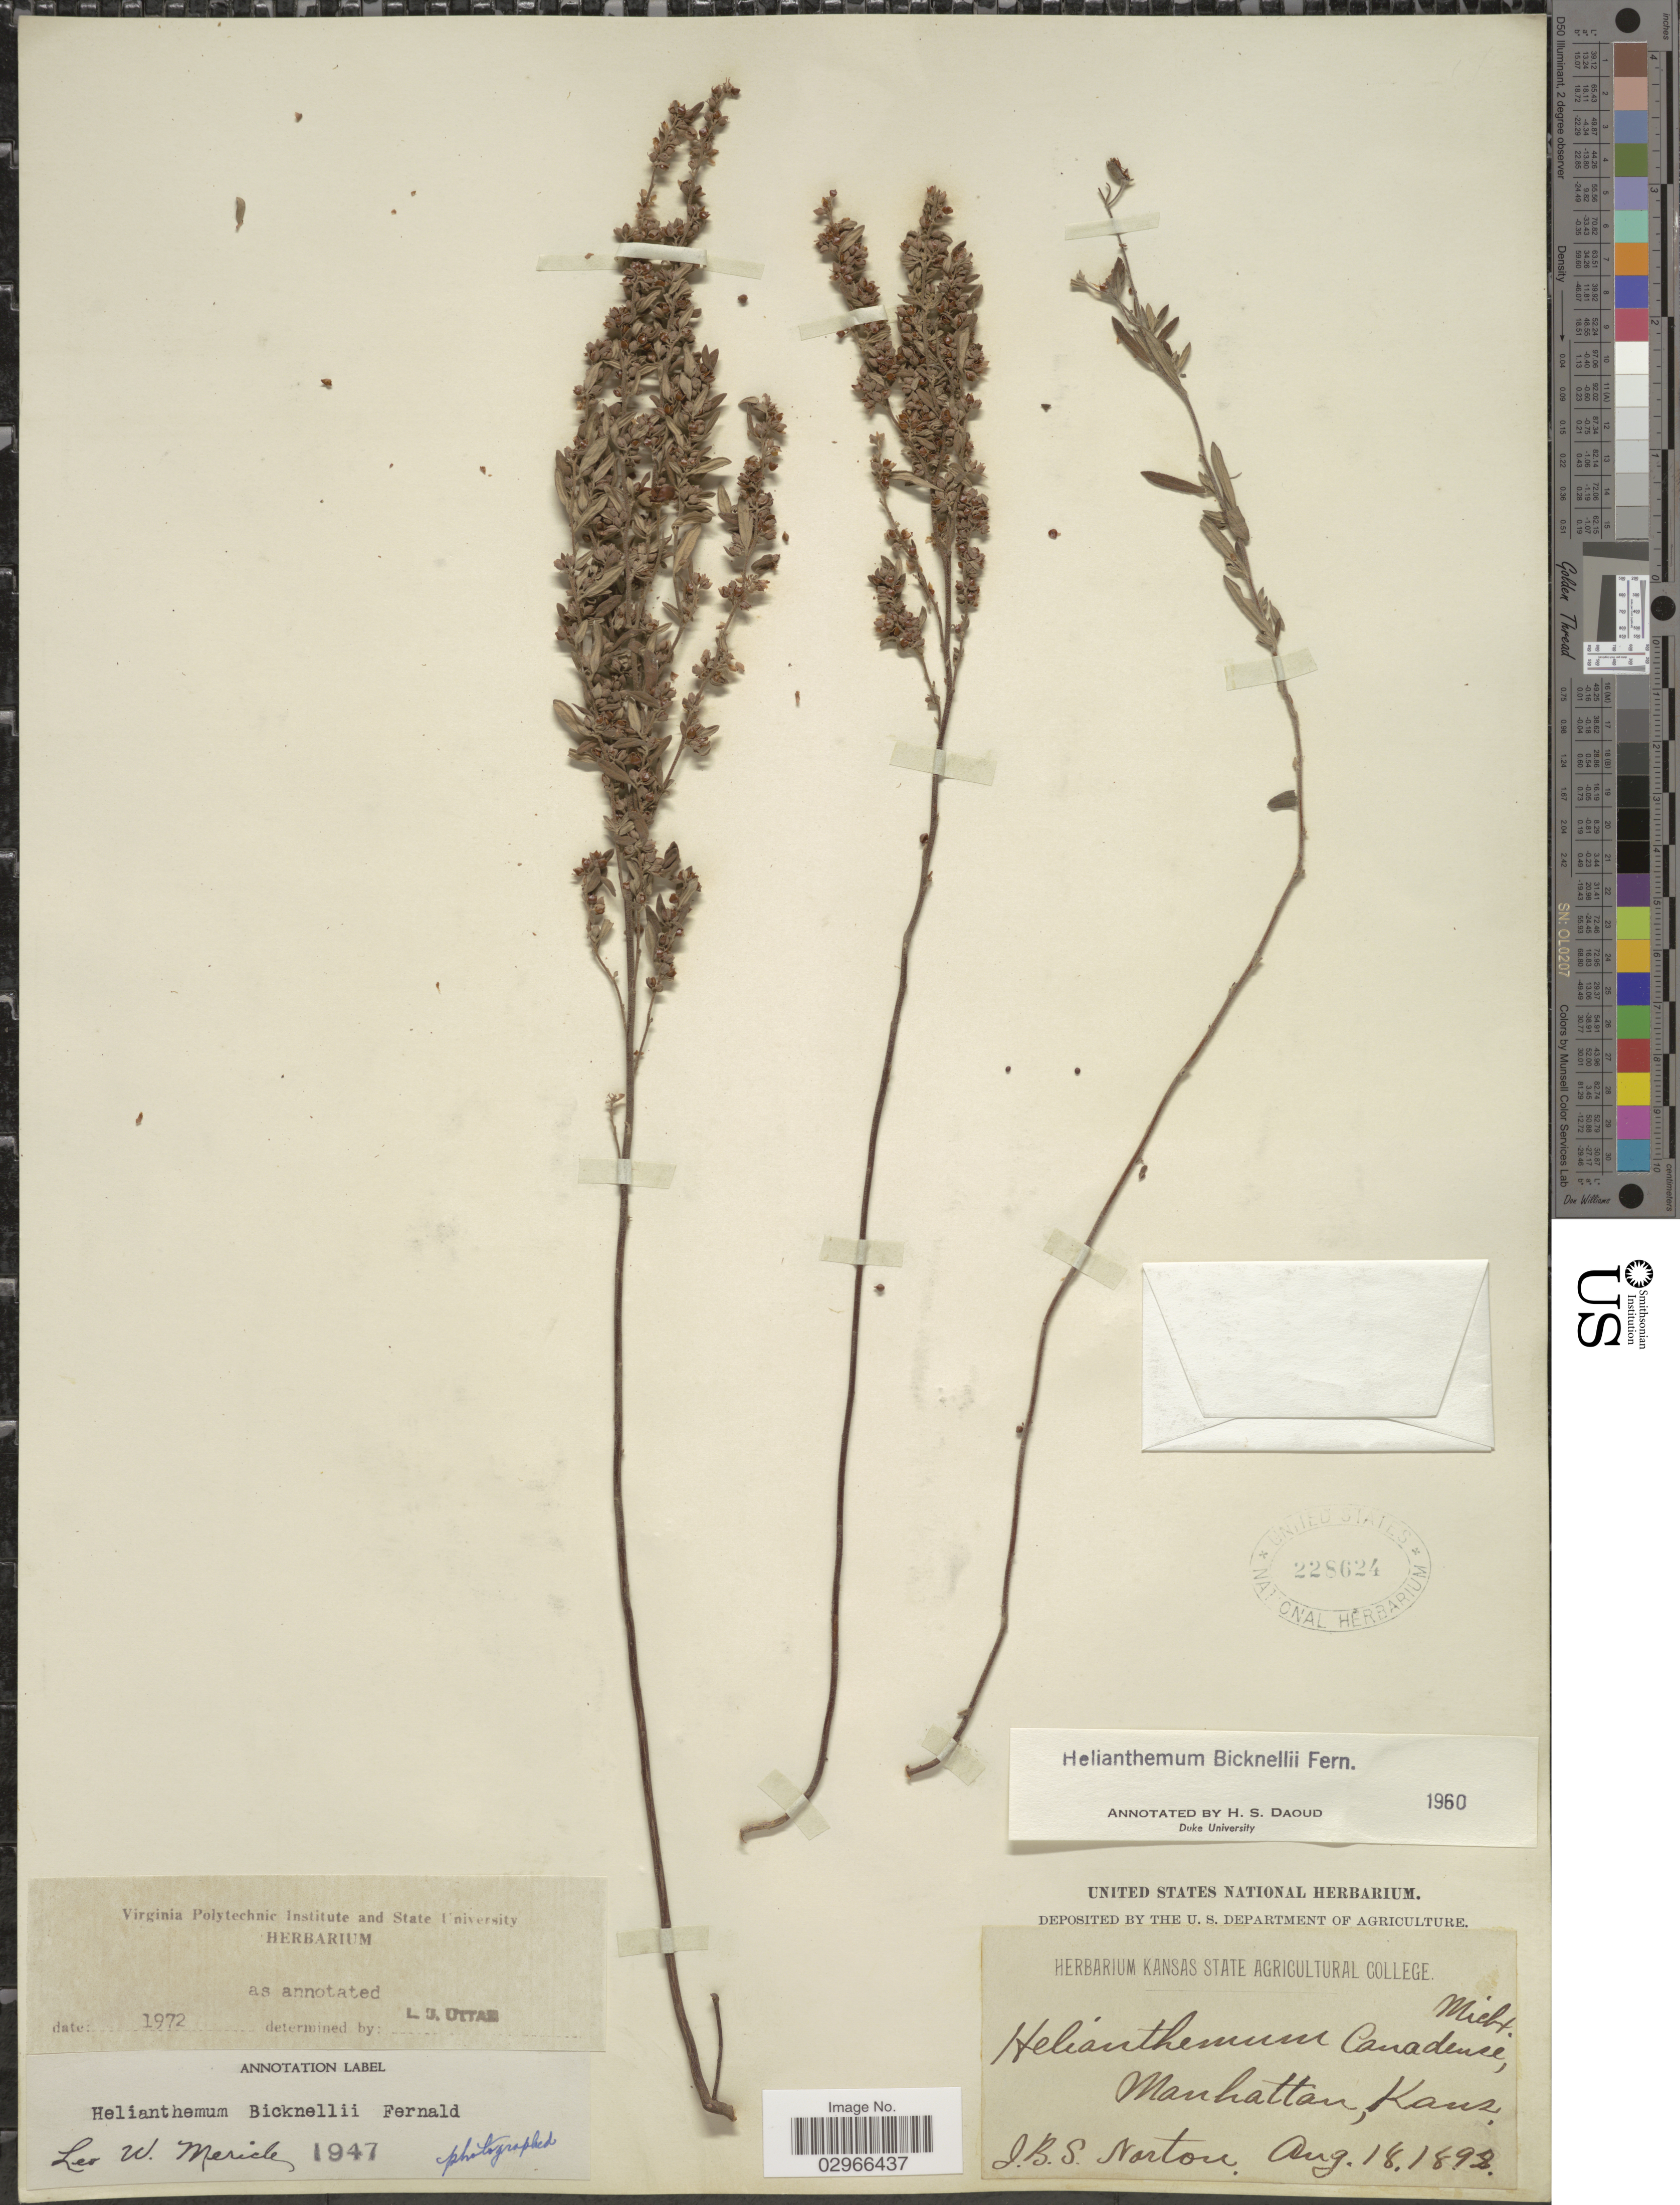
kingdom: Plantae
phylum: Tracheophyta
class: Magnoliopsida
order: Malvales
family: Cistaceae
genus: Helianthemum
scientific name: Helianthemum bicknellii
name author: Fernald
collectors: J. B. S. Norton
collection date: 1892-08-18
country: United States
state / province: Kansas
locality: Manhattan, Kans.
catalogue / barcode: US 228624